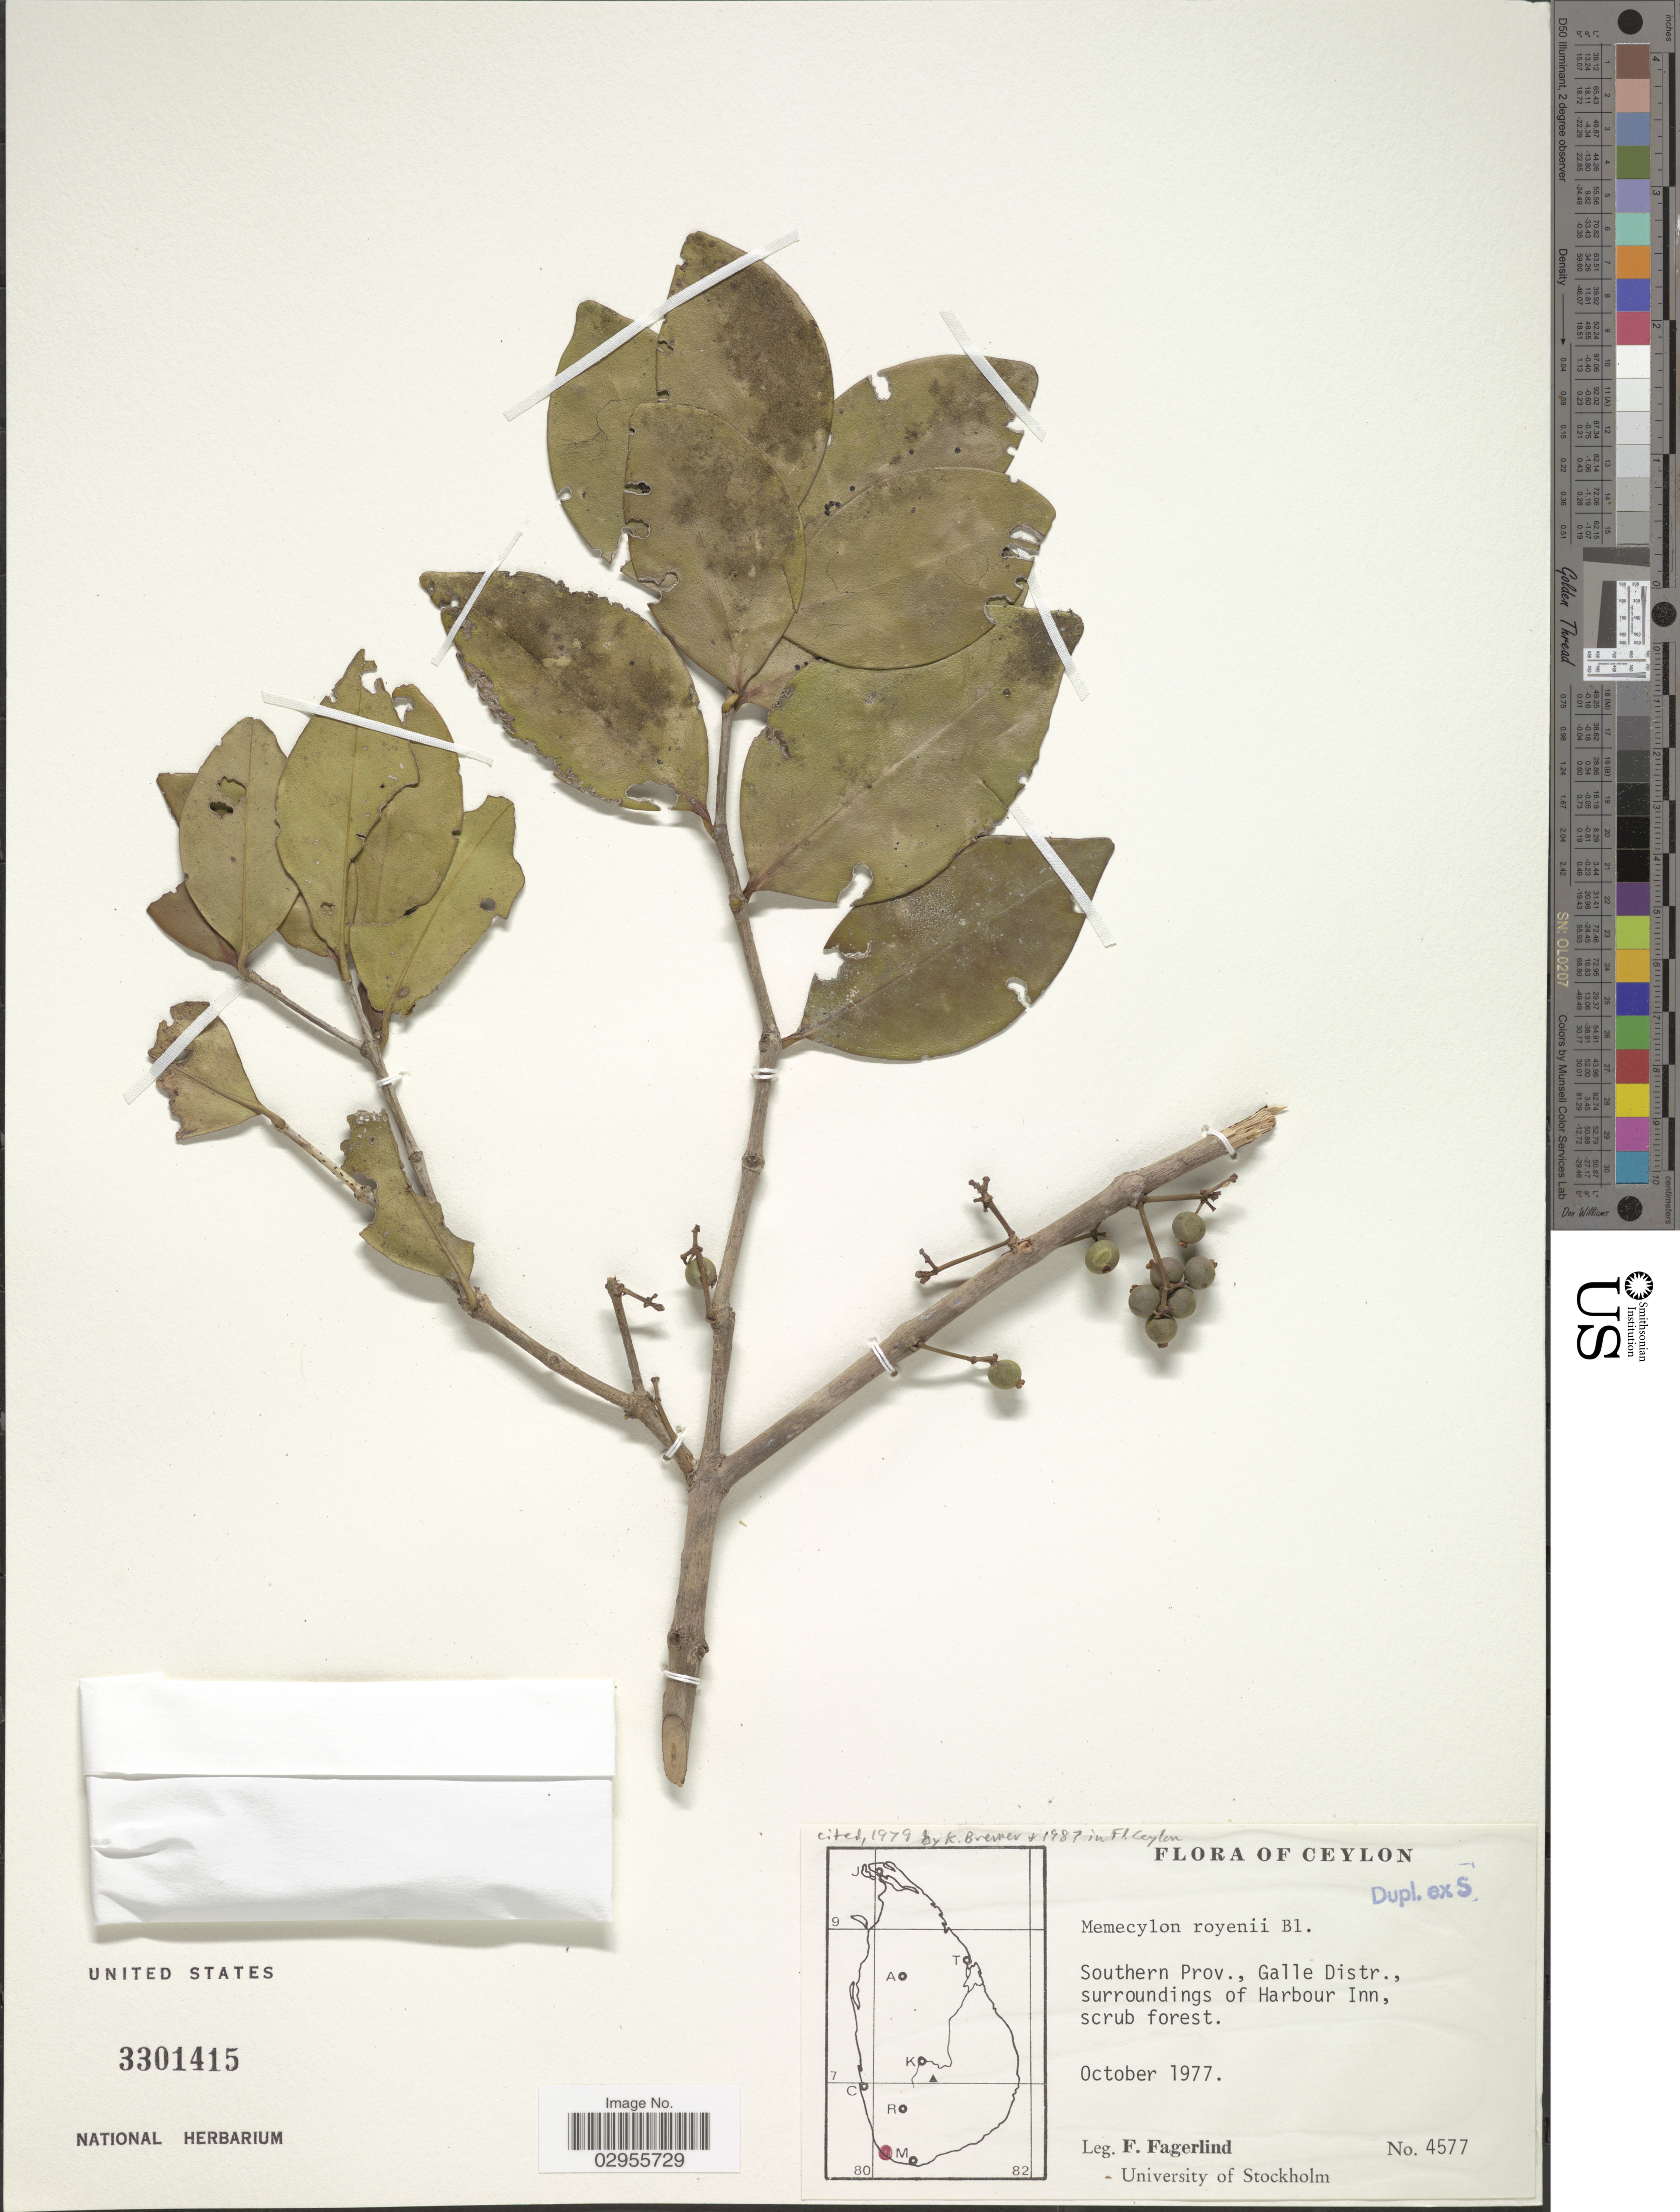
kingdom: Plantae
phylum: Tracheophyta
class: Magnoliopsida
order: Myrtales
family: Melastomataceae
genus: Memecylon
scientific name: Memecylon royenii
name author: Blume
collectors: F. Fagerlind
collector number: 4577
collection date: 1977-10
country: Sri Lanka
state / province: Southern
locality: Ceylon. Galle Distr., surroundings of Harbour Inn.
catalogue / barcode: US 3301415